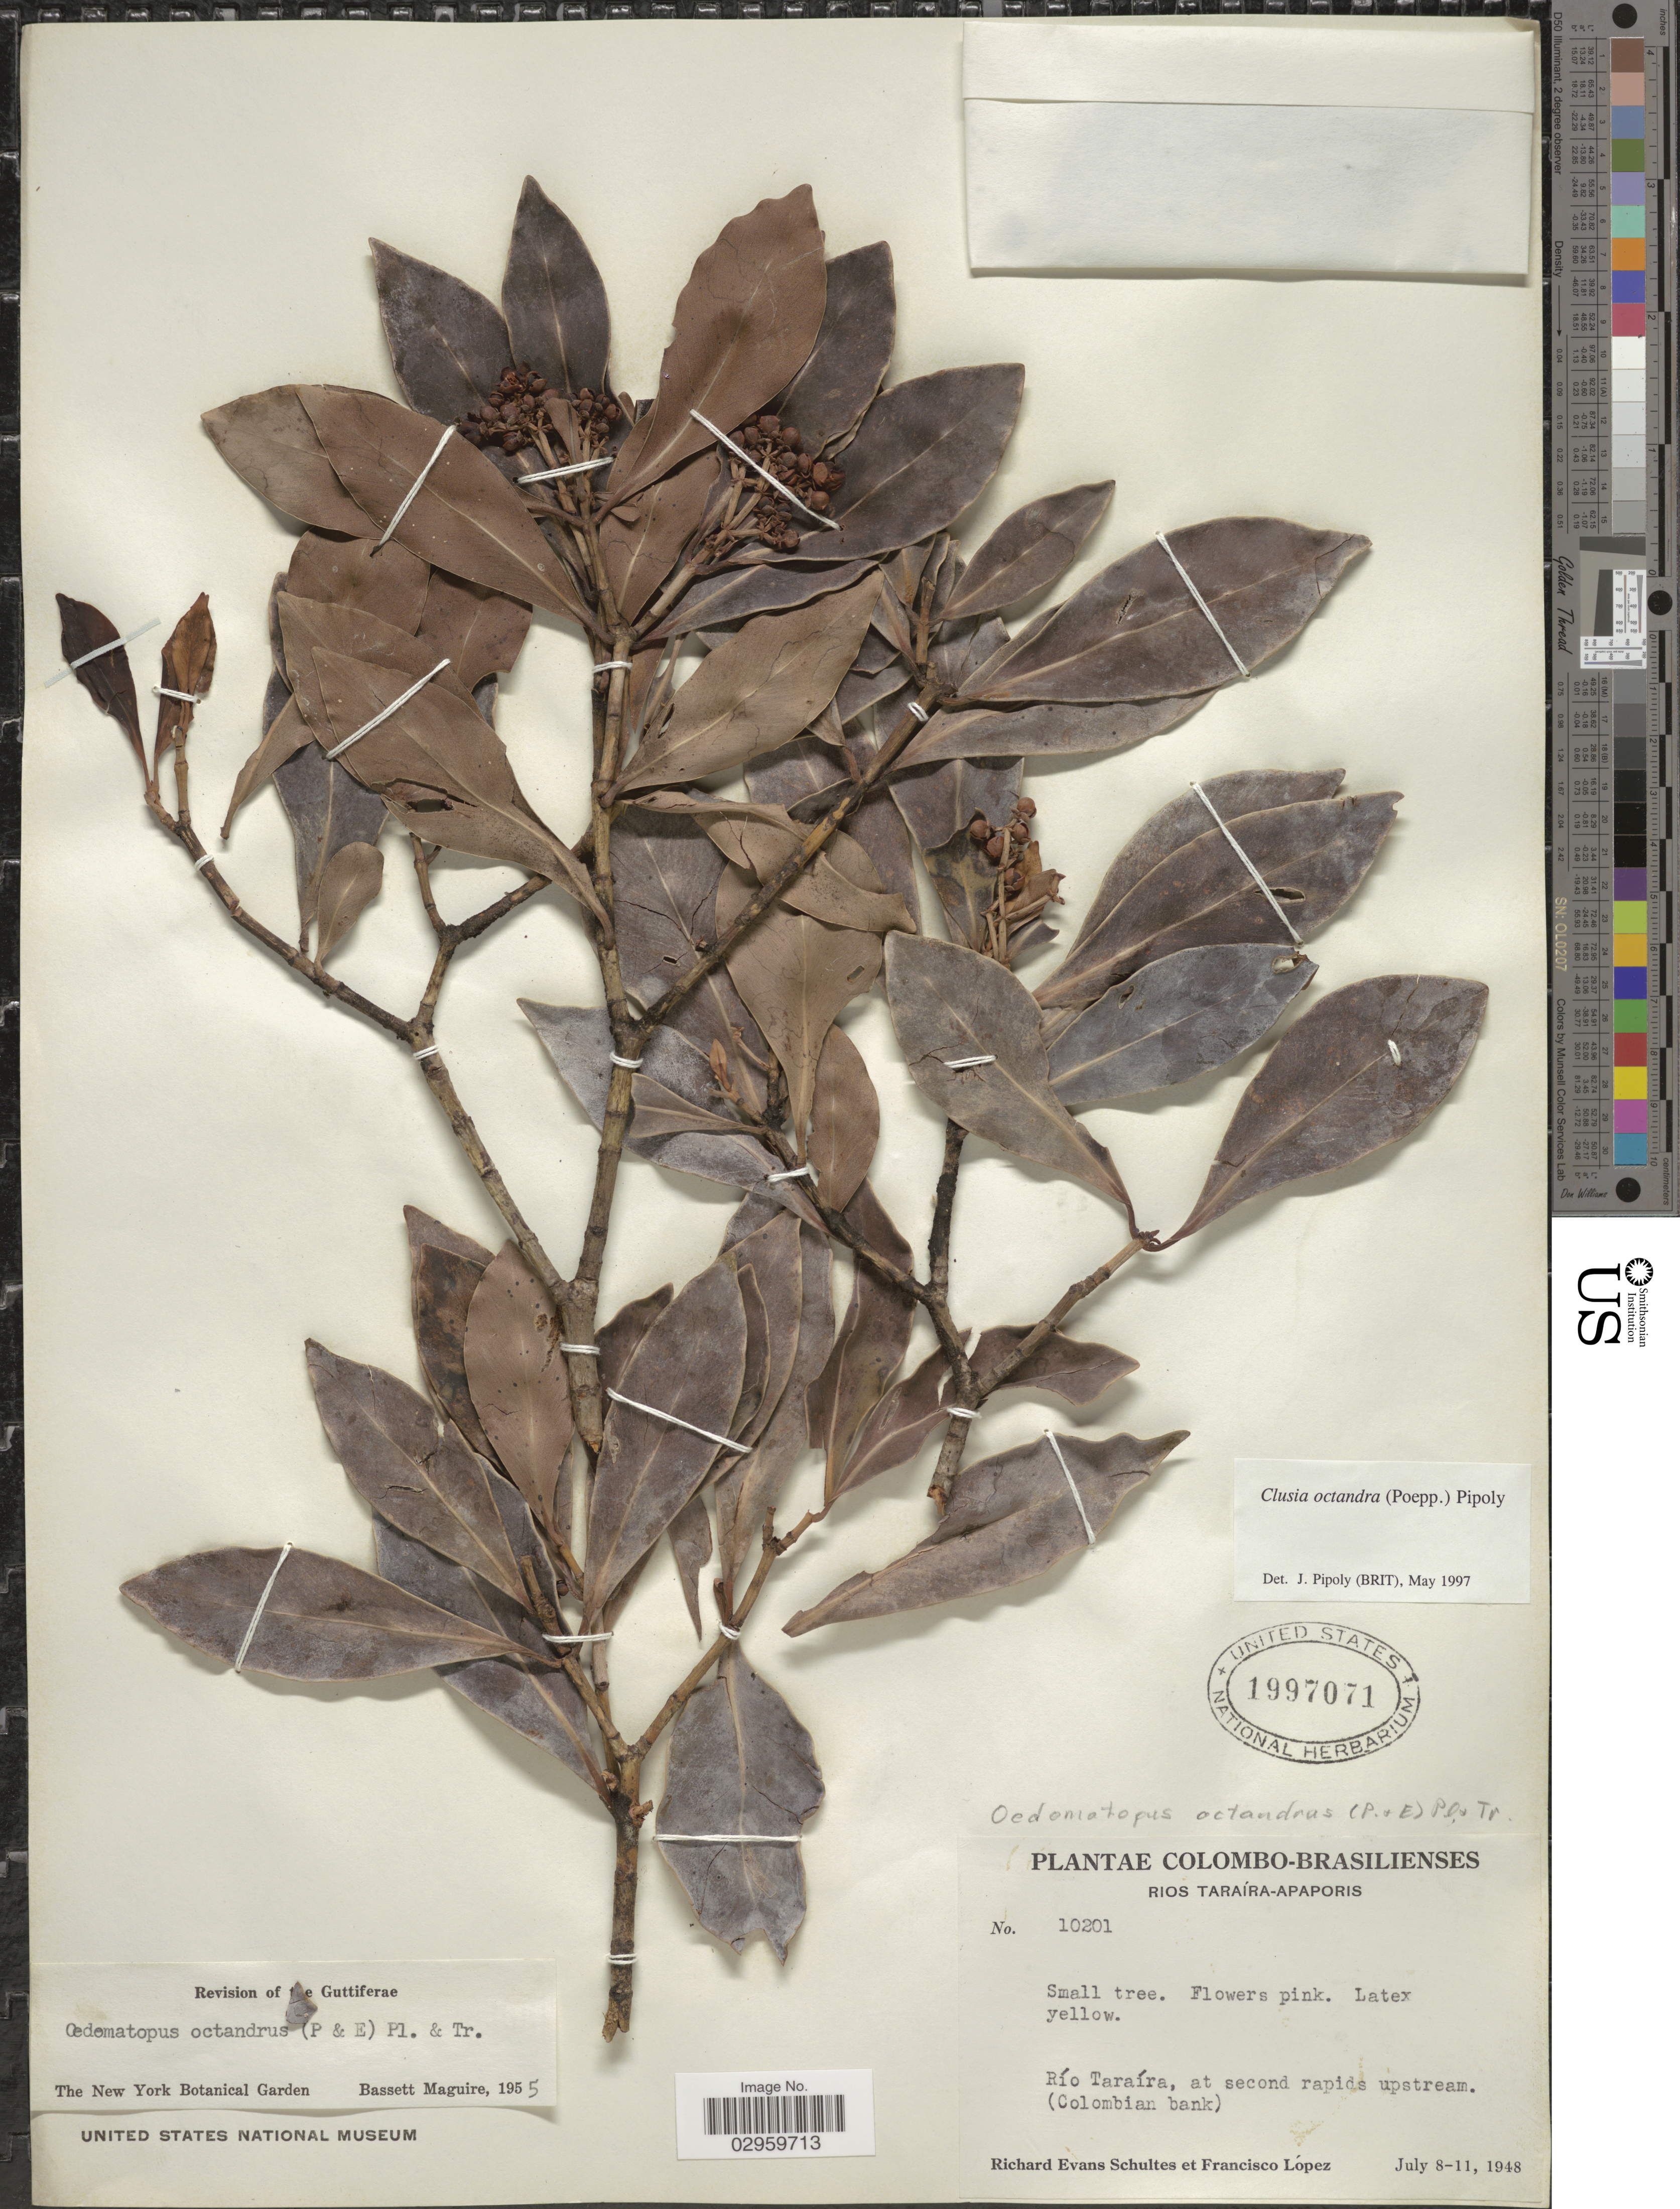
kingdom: Plantae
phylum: Tracheophyta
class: Magnoliopsida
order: Malpighiales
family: Clusiaceae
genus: Clusia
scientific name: Clusia octandra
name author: (Poepp.) Pipoly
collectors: R. E. Schultes & F. Lopéz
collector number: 10201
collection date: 1948-07-08/1948-07-11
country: Colombia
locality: Río Taraíra, at second rapids upstream. (Colombian bank).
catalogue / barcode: US 1997071